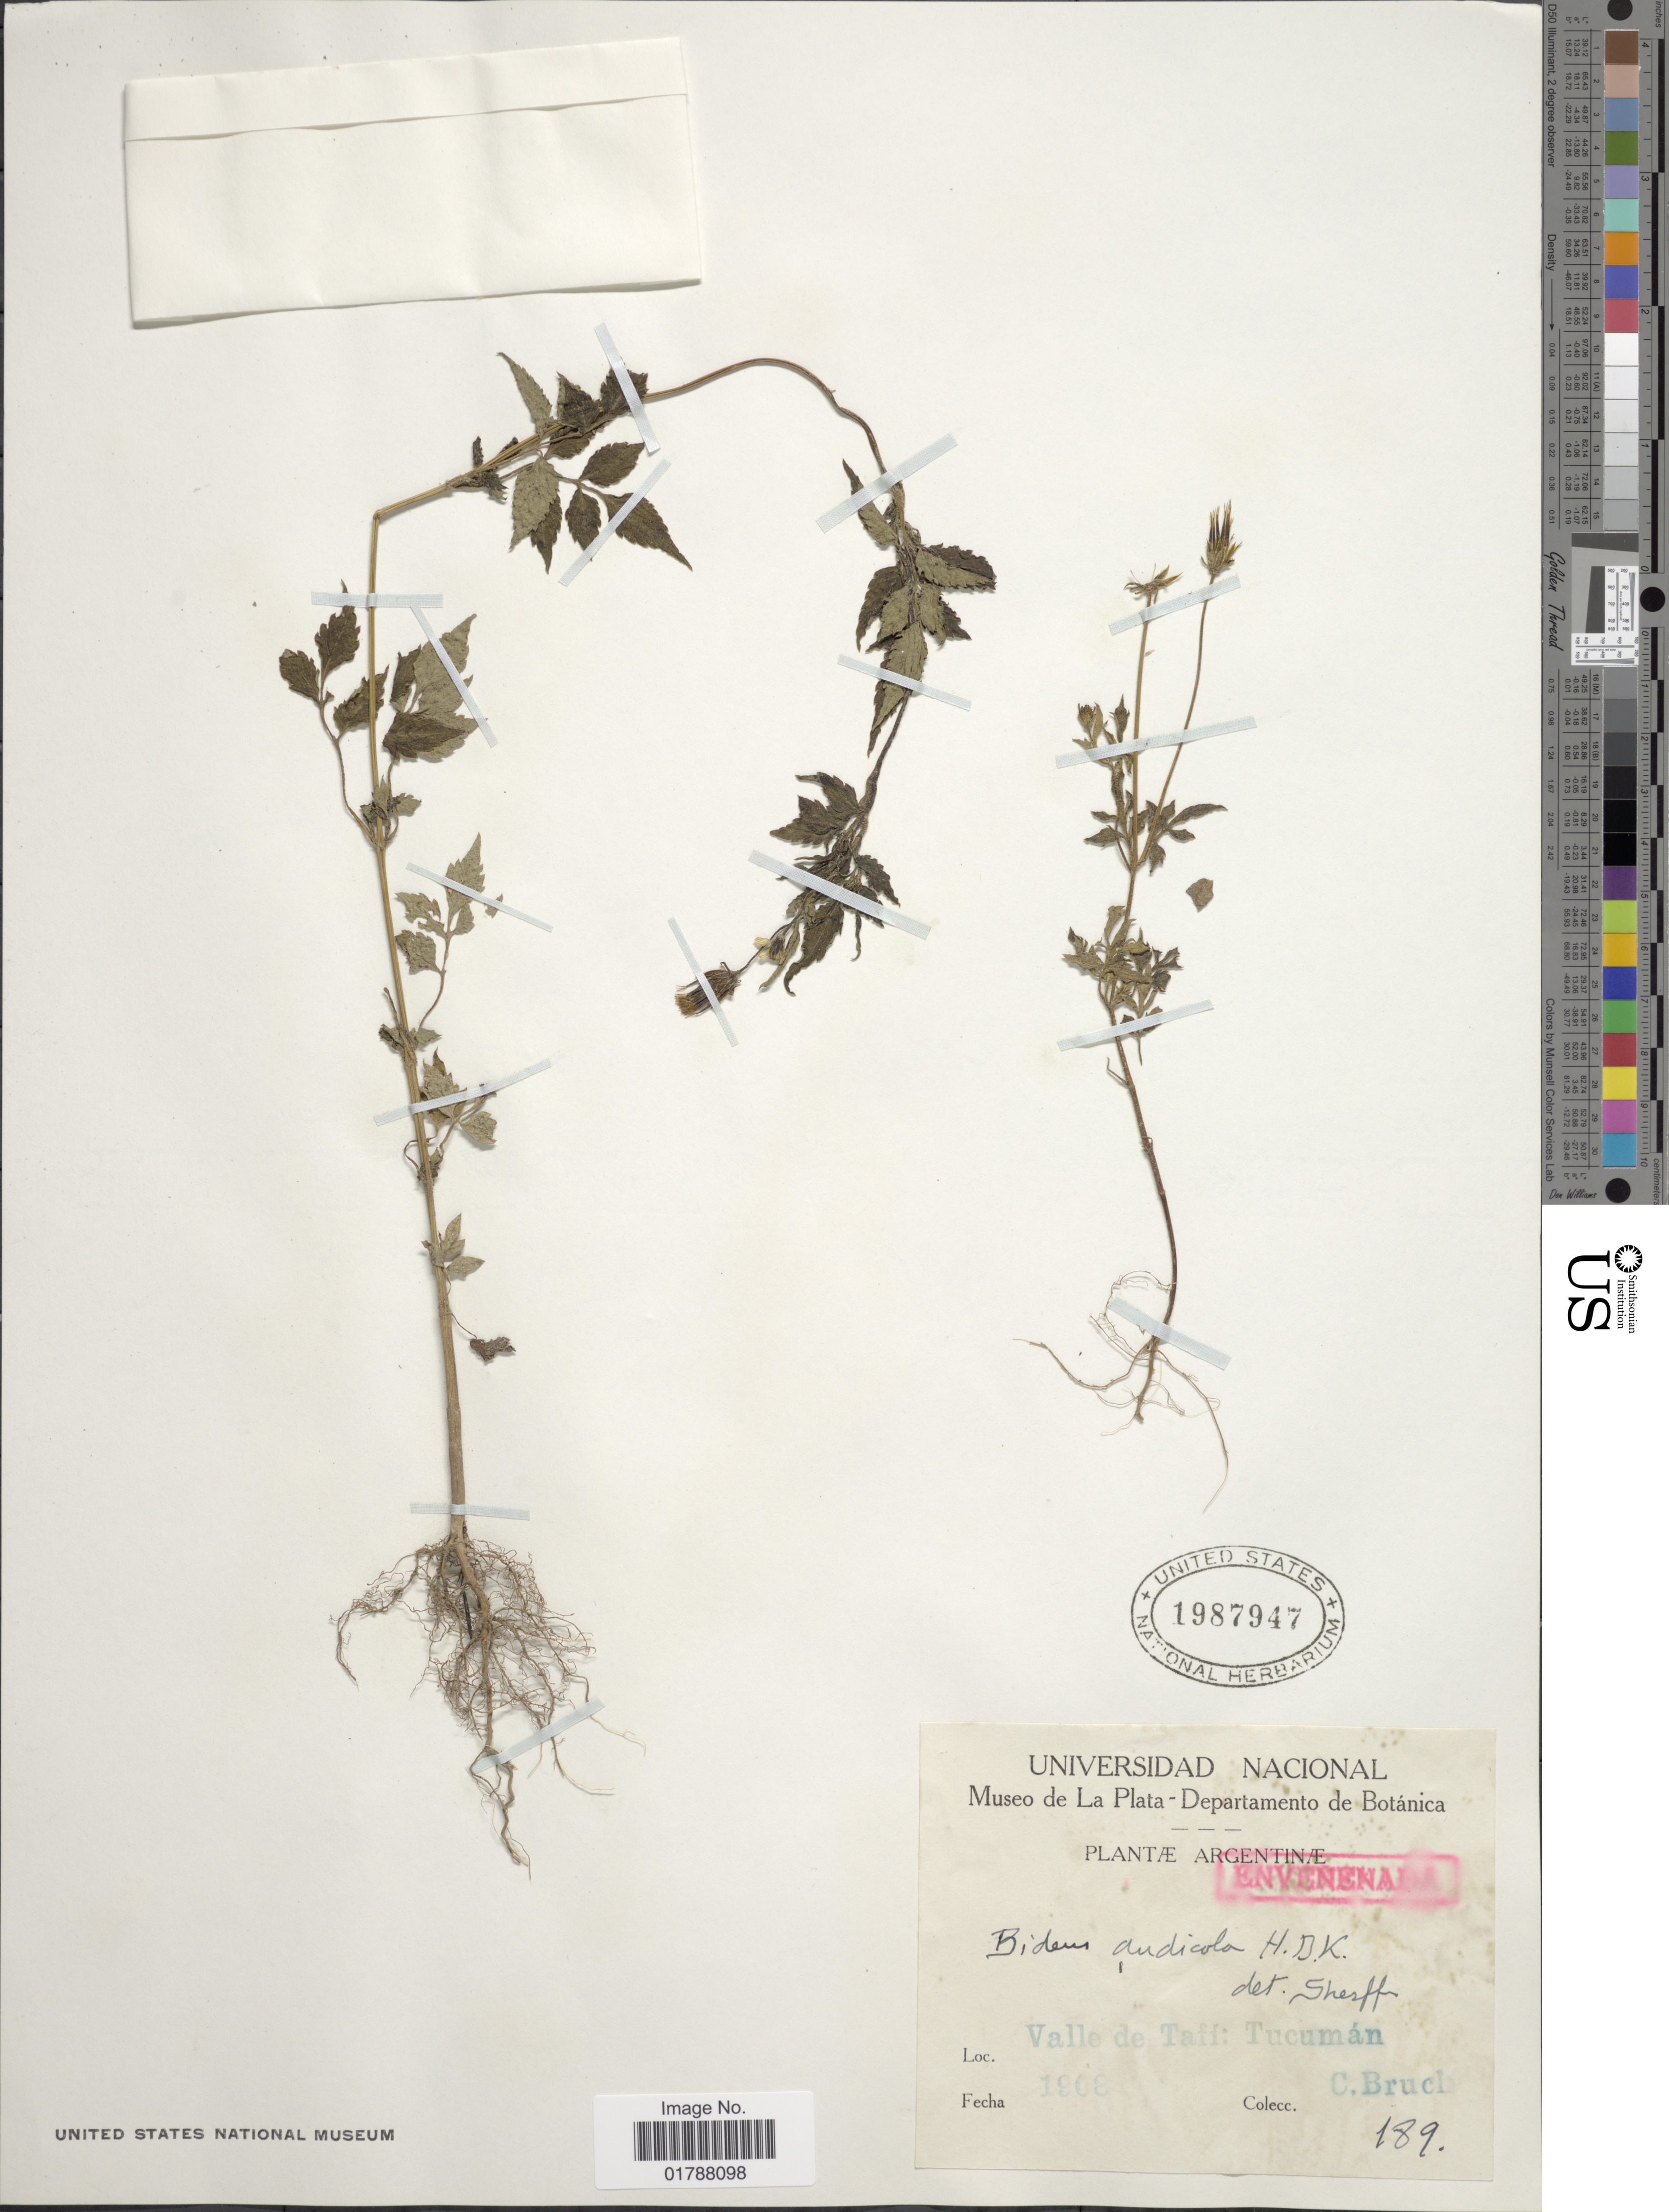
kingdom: Plantae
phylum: Tracheophyta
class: Magnoliopsida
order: Asterales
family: Asteraceae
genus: Bidens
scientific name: Bidens andicola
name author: Kunth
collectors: C. Bruch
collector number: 189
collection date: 1908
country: Argentina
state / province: Tucuman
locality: Valle de Tafi: Tucuman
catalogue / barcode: US 1987947